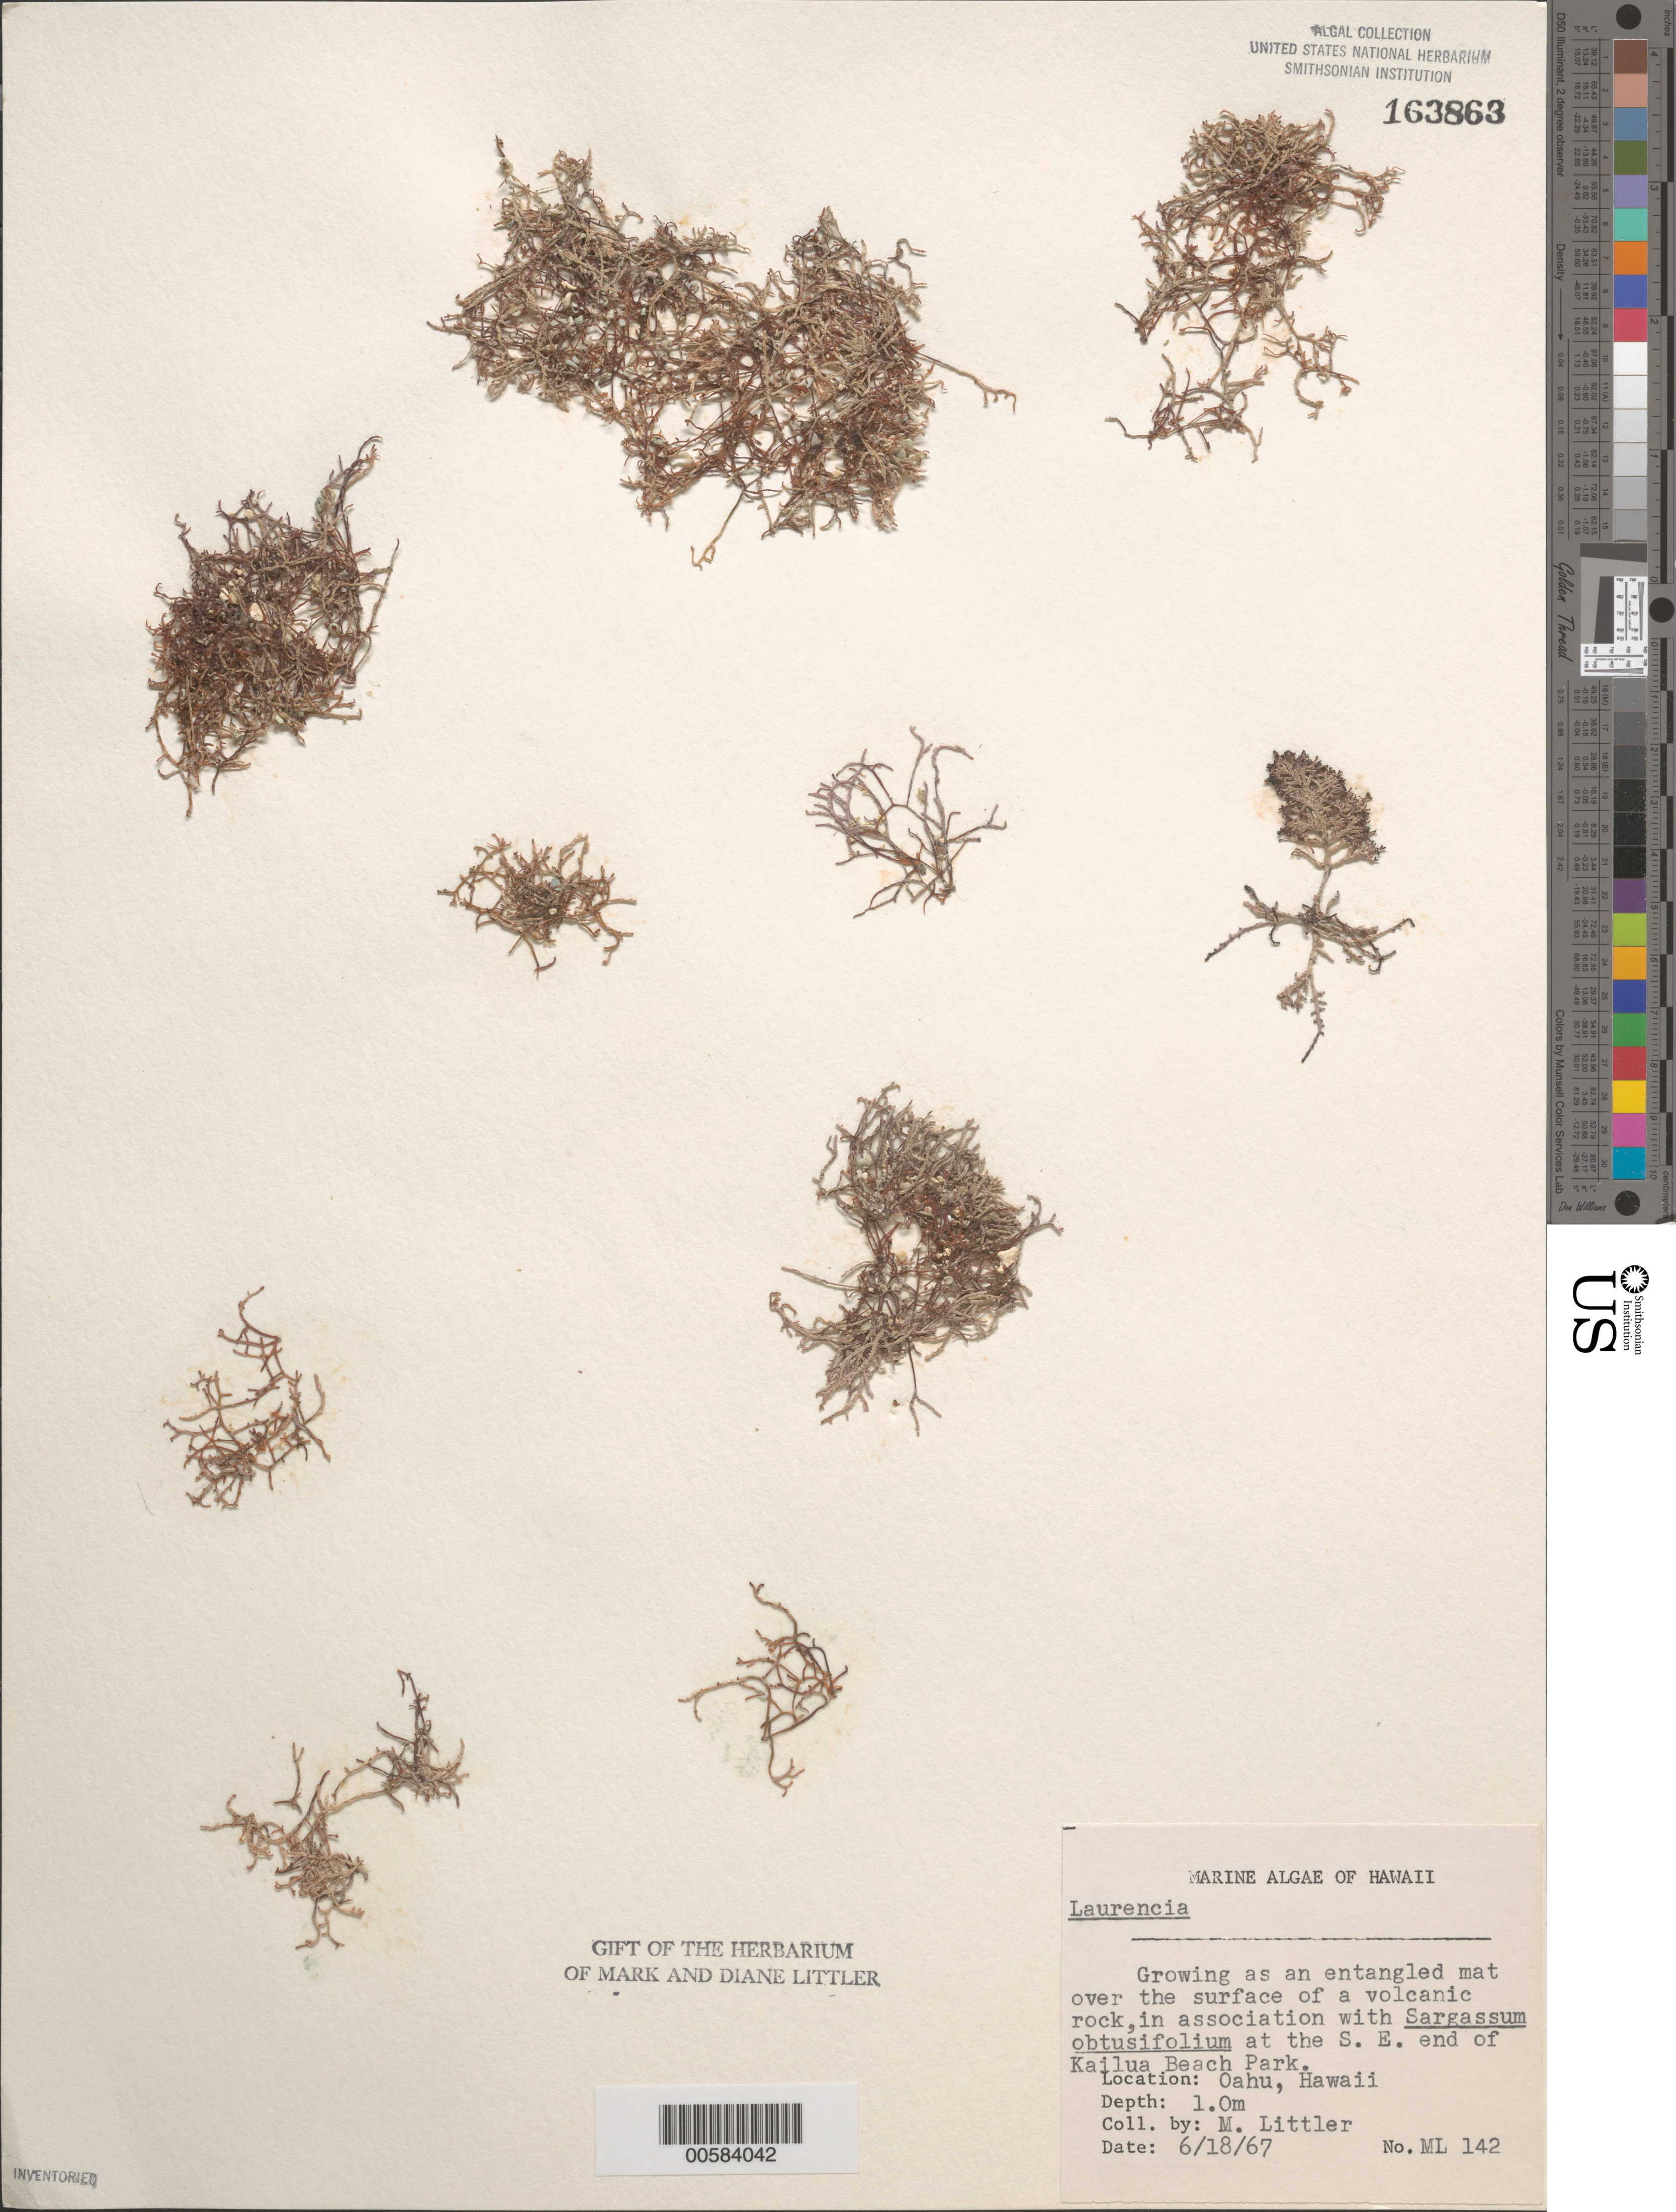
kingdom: Plantae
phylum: Rhodophyta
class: Florideophyceae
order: Ceramiales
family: Rhodomelaceae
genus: Laurencia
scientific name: Laurencia sp.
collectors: M. M. Littler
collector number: ML 142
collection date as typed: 18 Jun 1967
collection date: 1967-06-18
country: United States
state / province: Hawaii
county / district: Honolulu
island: Oahu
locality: Kailua Beach Park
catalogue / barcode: US 163863